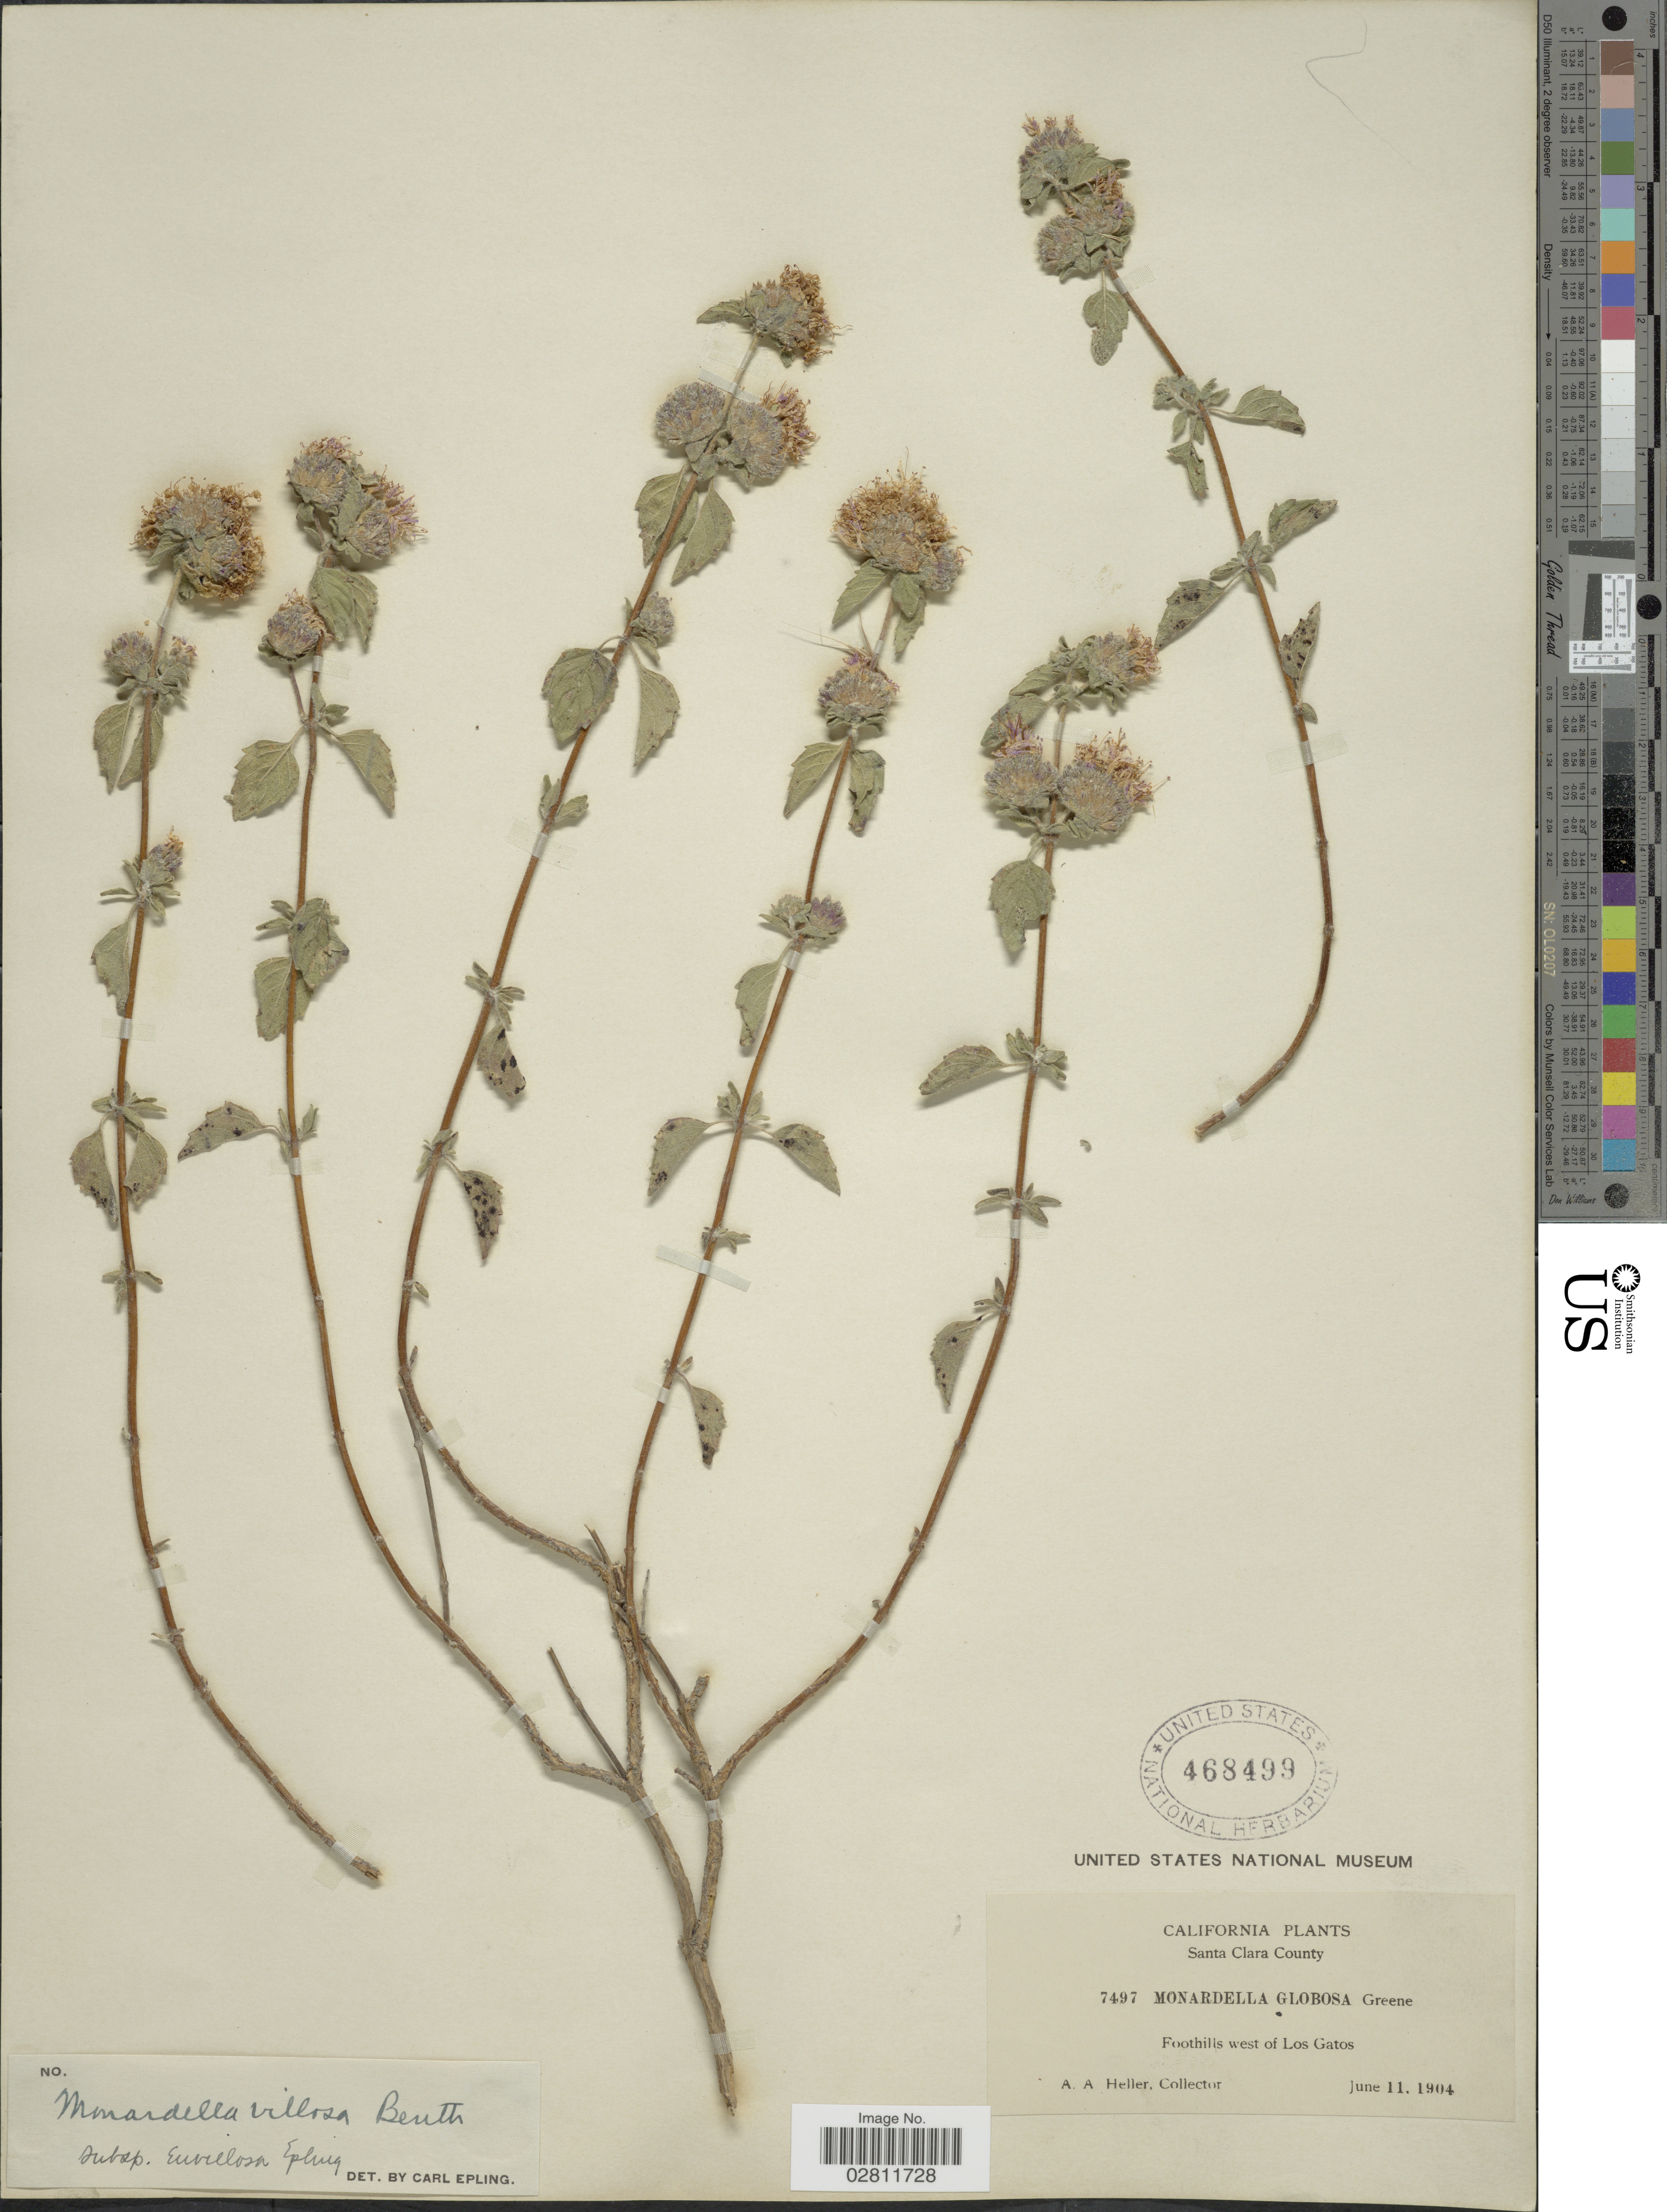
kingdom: Plantae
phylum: Tracheophyta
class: Magnoliopsida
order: Lamiales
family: Lamiaceae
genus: Monardella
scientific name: Monardella villosa subsp. fransiscana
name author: (Elmer) Jokerst.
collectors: A. A. Heller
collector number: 7497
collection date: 1904-06-11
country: United States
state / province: California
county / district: Santa Clara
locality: Santa Clara County. Foothills west of Los Gatos.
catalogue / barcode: US 468499